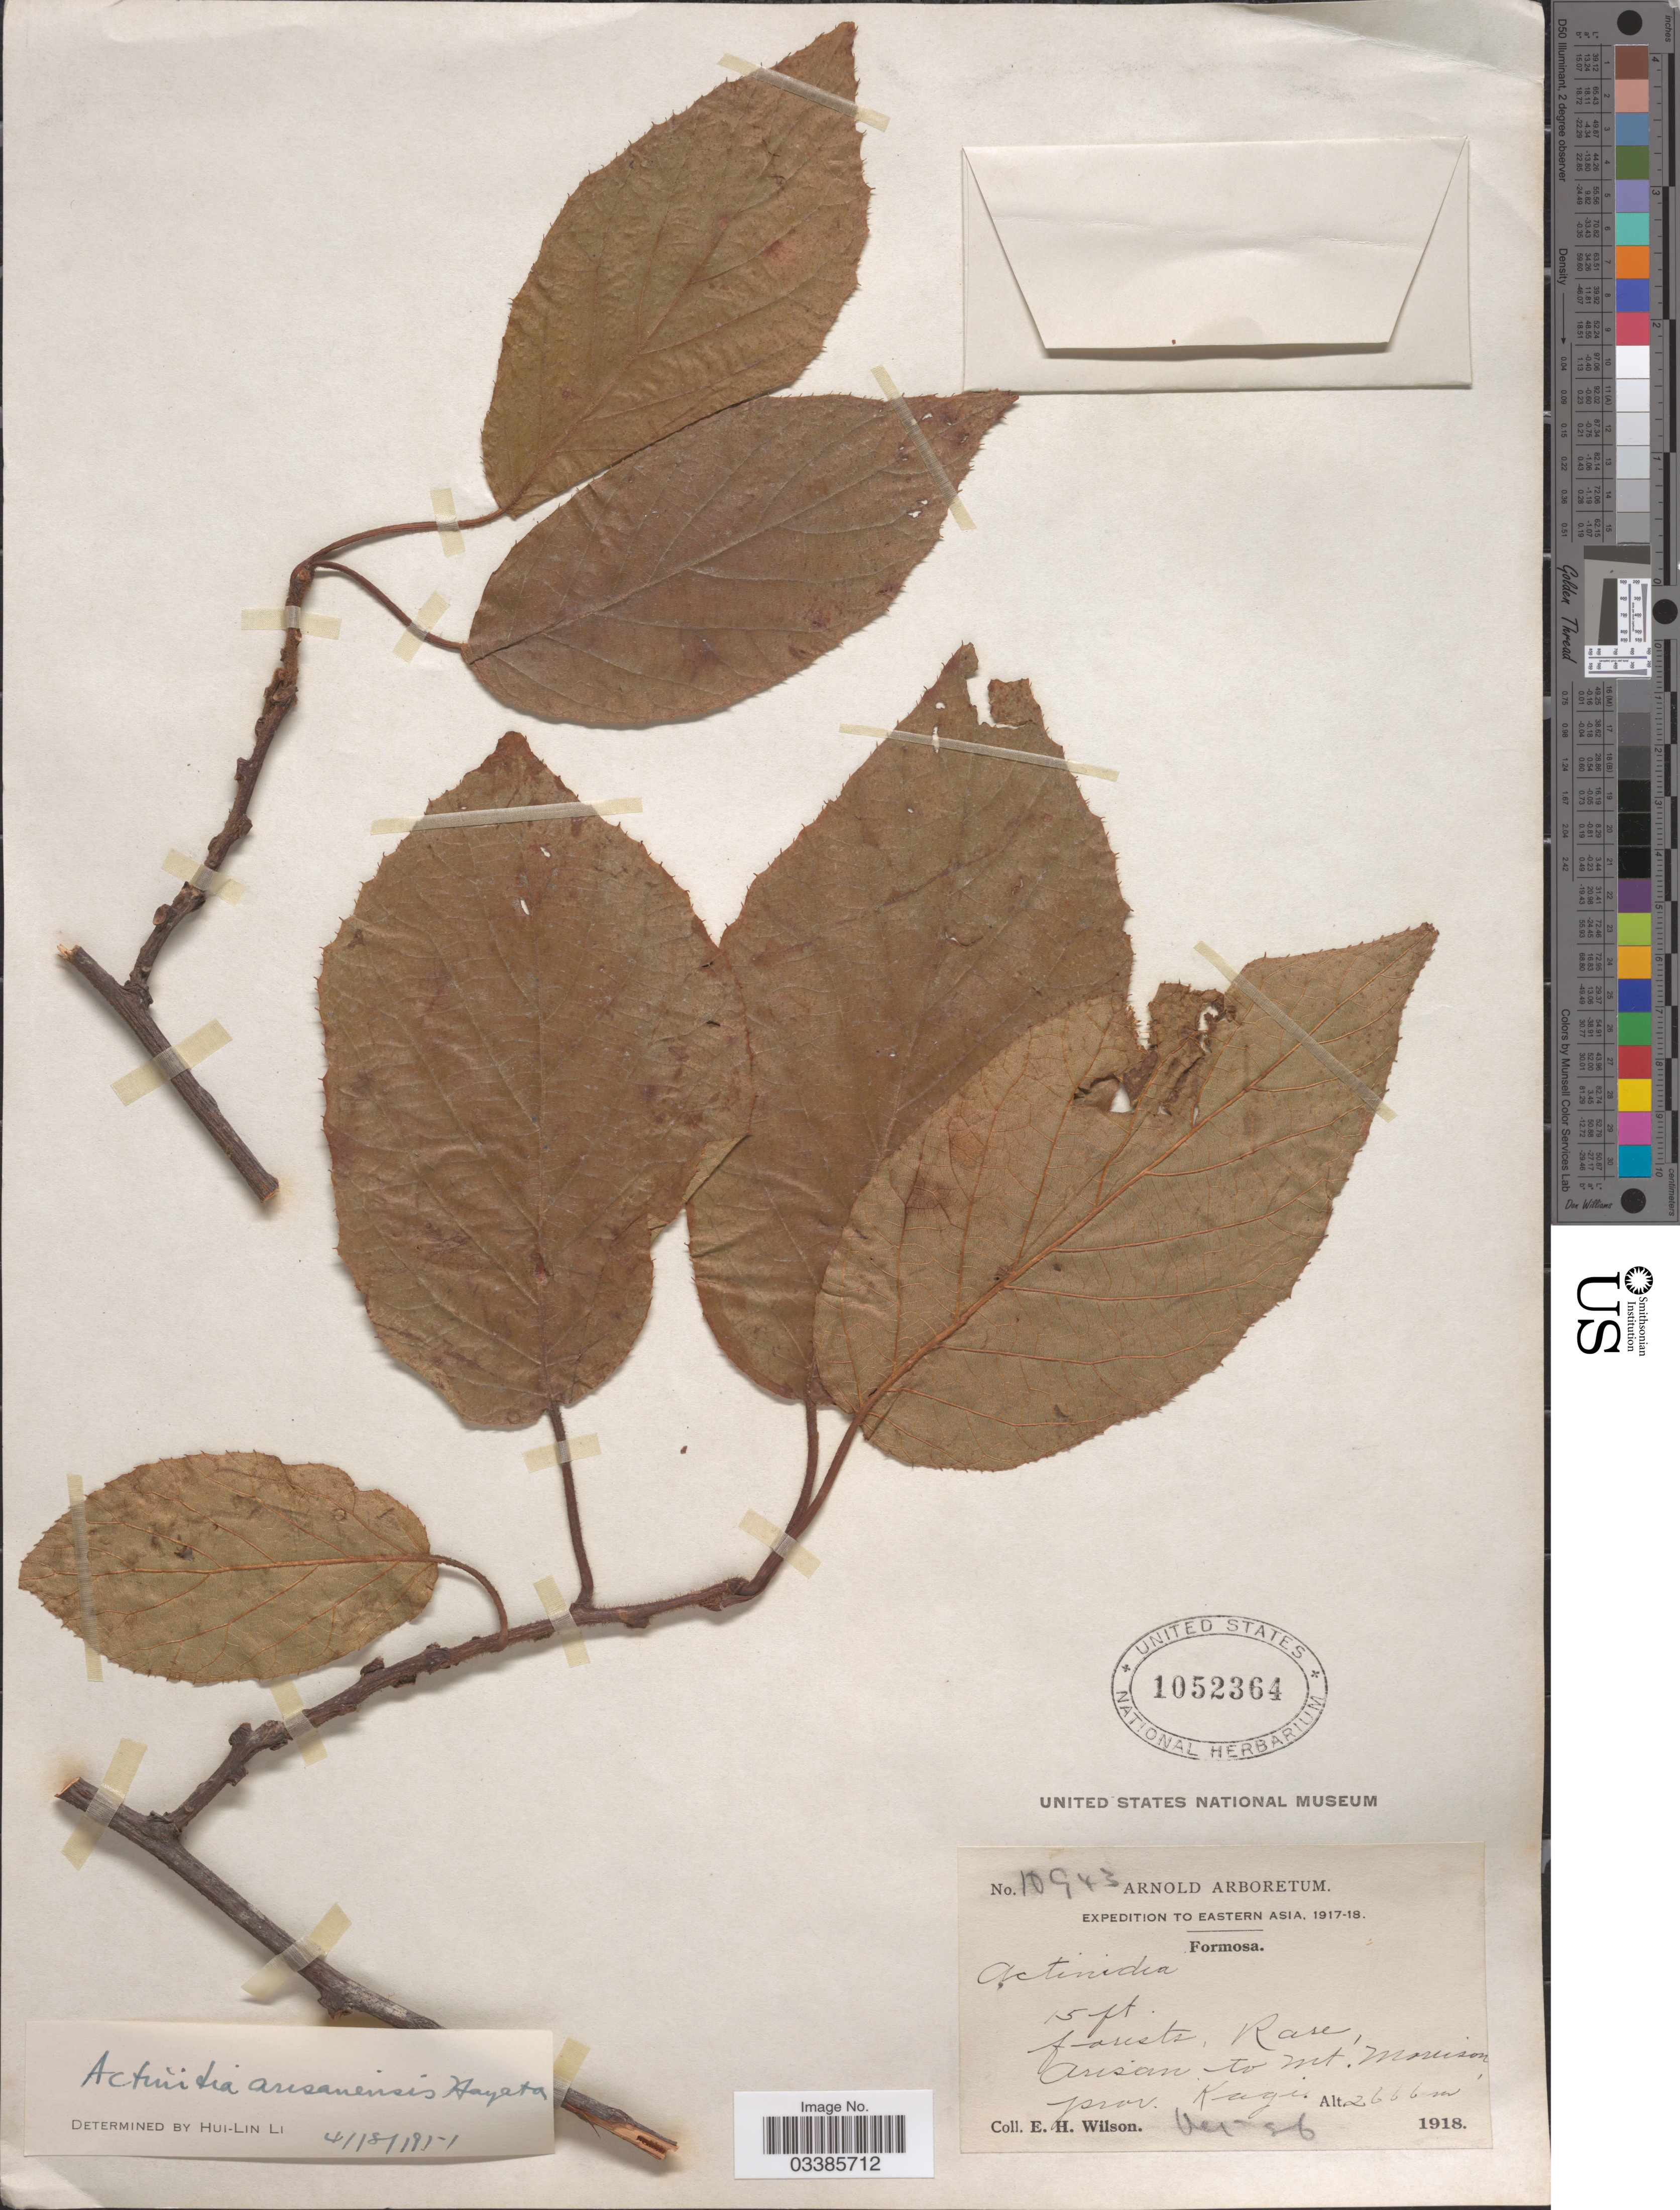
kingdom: Plantae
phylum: Tracheophyta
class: Magnoliopsida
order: Ericales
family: Actinidiaceae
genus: Actinidia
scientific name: Actinidia arisanensis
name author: Hayata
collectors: E. Wilson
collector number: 10943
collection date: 1918-05-26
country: Taiwan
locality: Eastern Asia. Formosa. Arisan to Mt. Morrison, Prov. Kagi.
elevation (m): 2666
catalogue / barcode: US 1052364